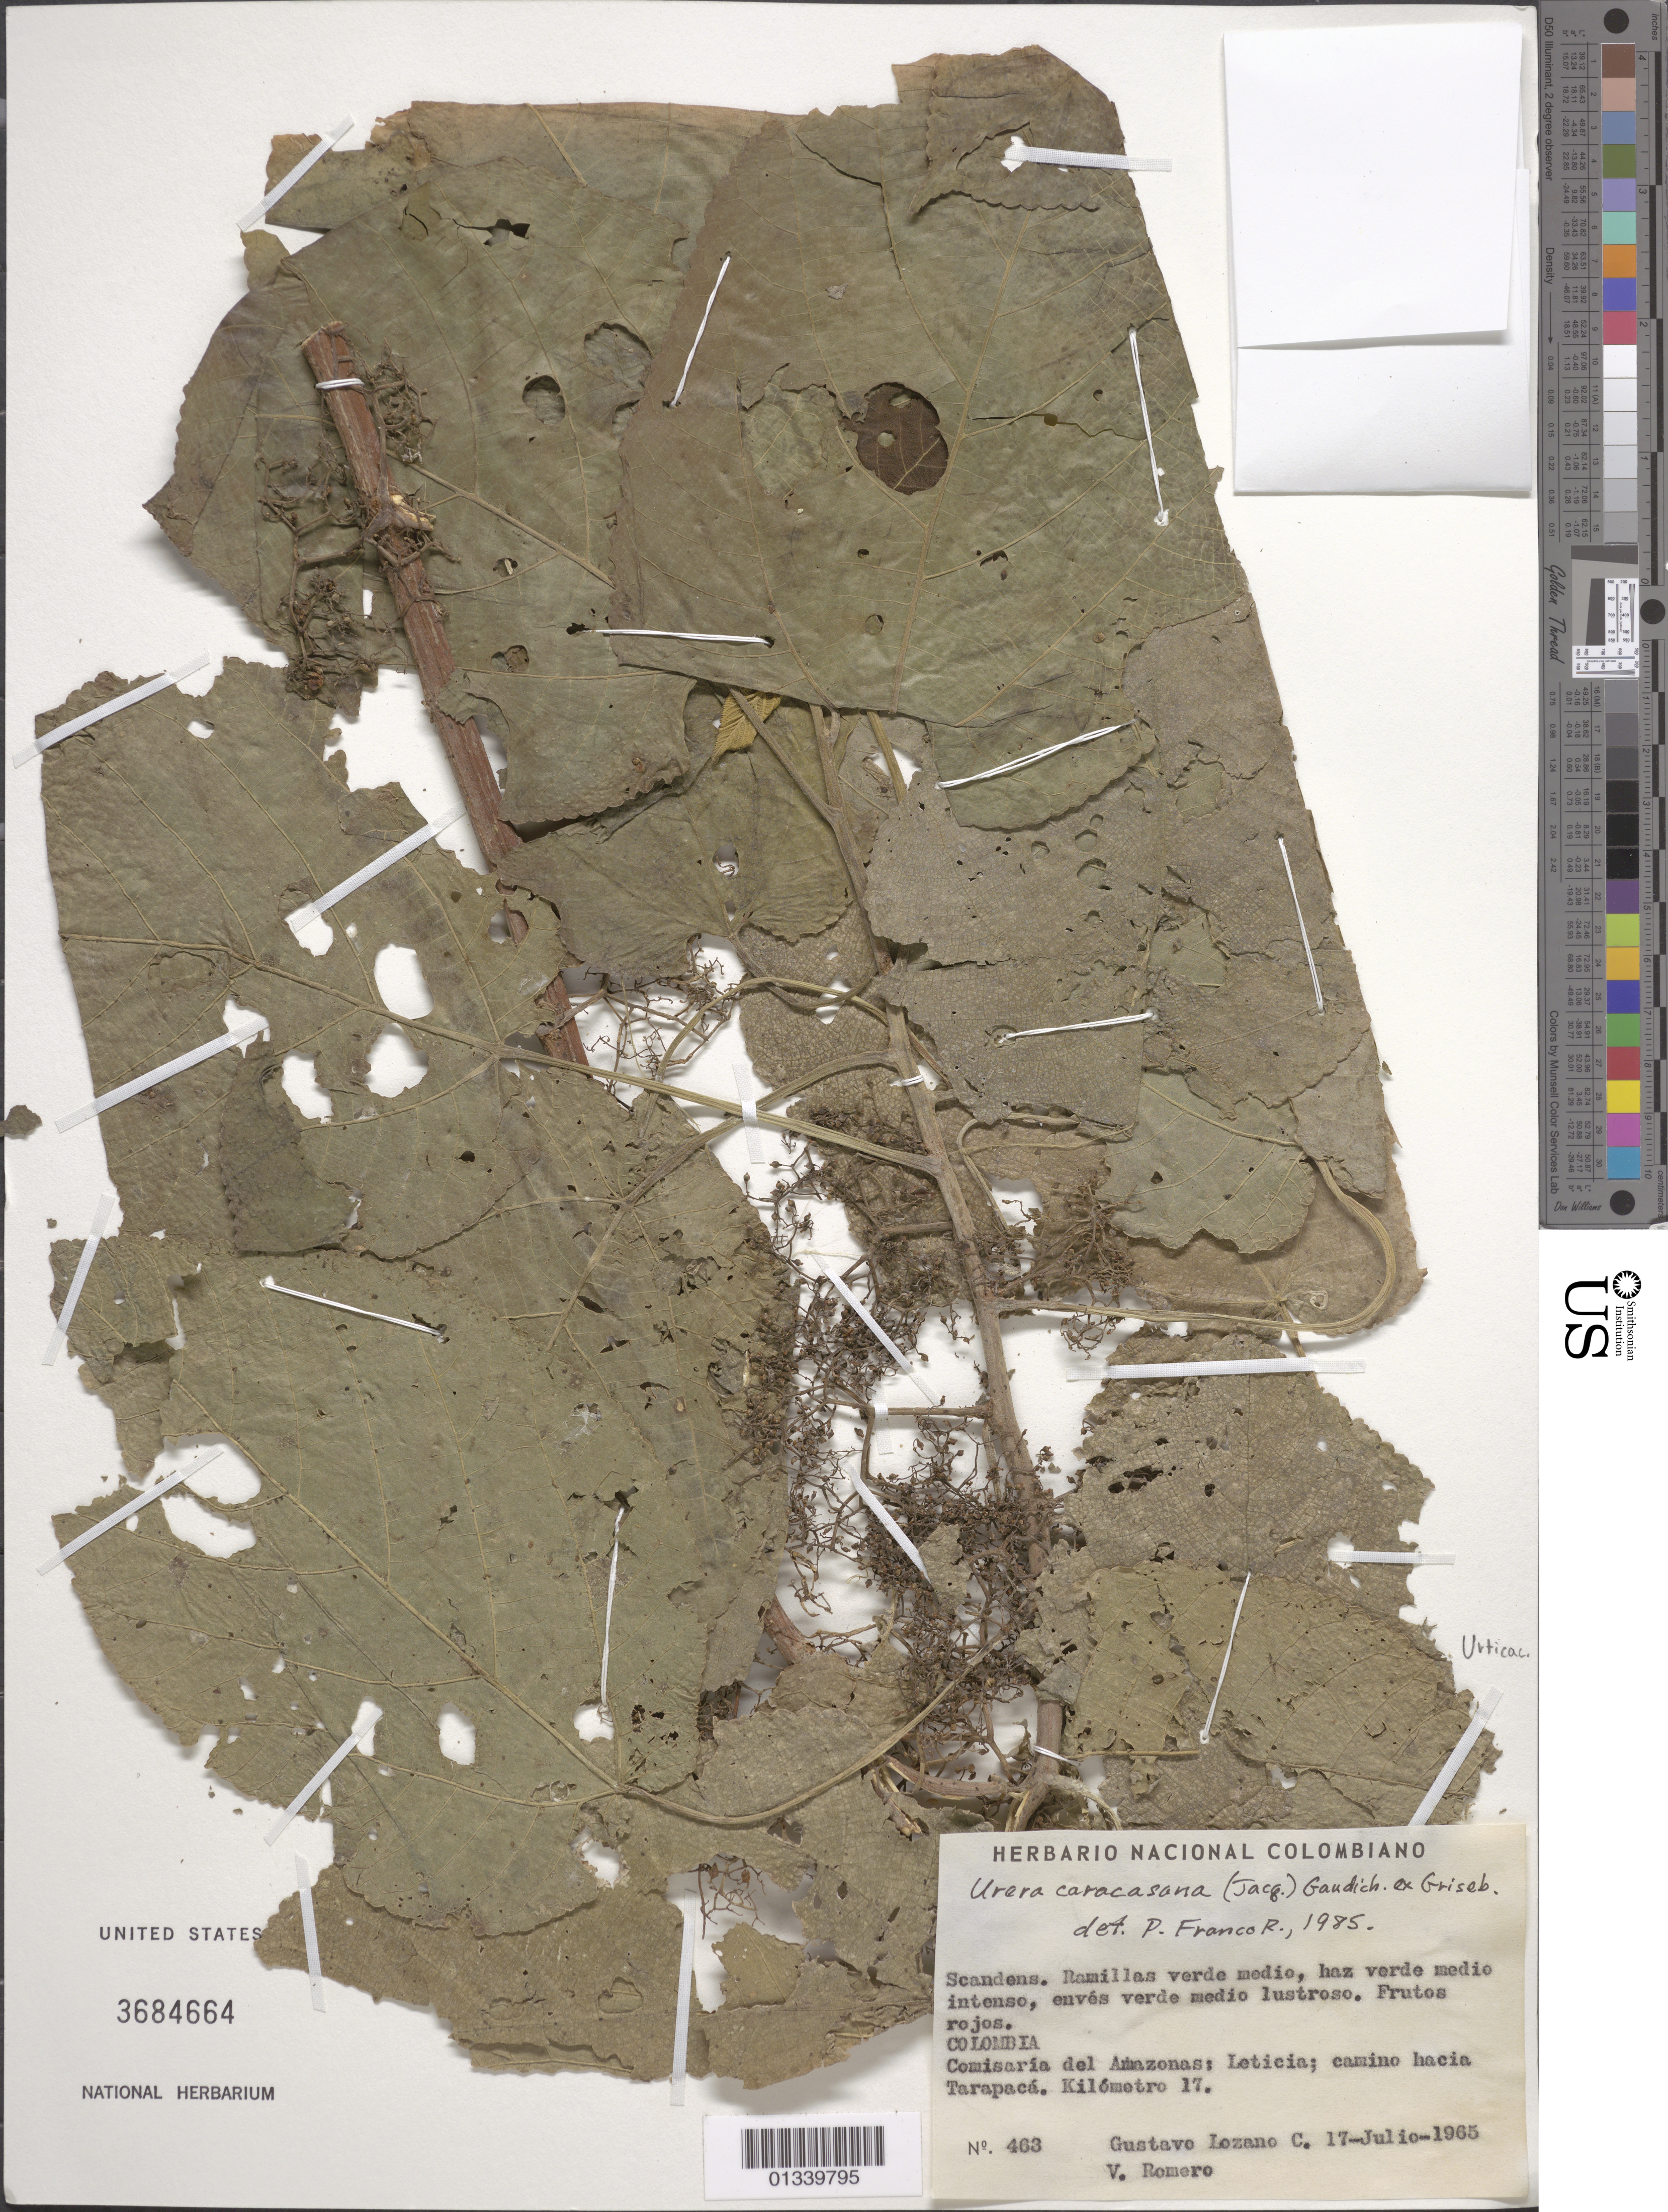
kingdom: Plantae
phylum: Tracheophyta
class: Magnoliopsida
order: Rosales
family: Urticaceae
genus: Urera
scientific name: Urera caracasana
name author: (Jacq.) Gaudich. ex Griseb.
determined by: Franco Roselli, P.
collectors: G. Lozano-Contreras & V. Romero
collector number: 463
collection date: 1965-07-17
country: Colombia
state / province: Amazonas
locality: Comisaria del Amazonas. Leticia; camino hacia Tarapaca: kilometro 17.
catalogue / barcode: US 3684664